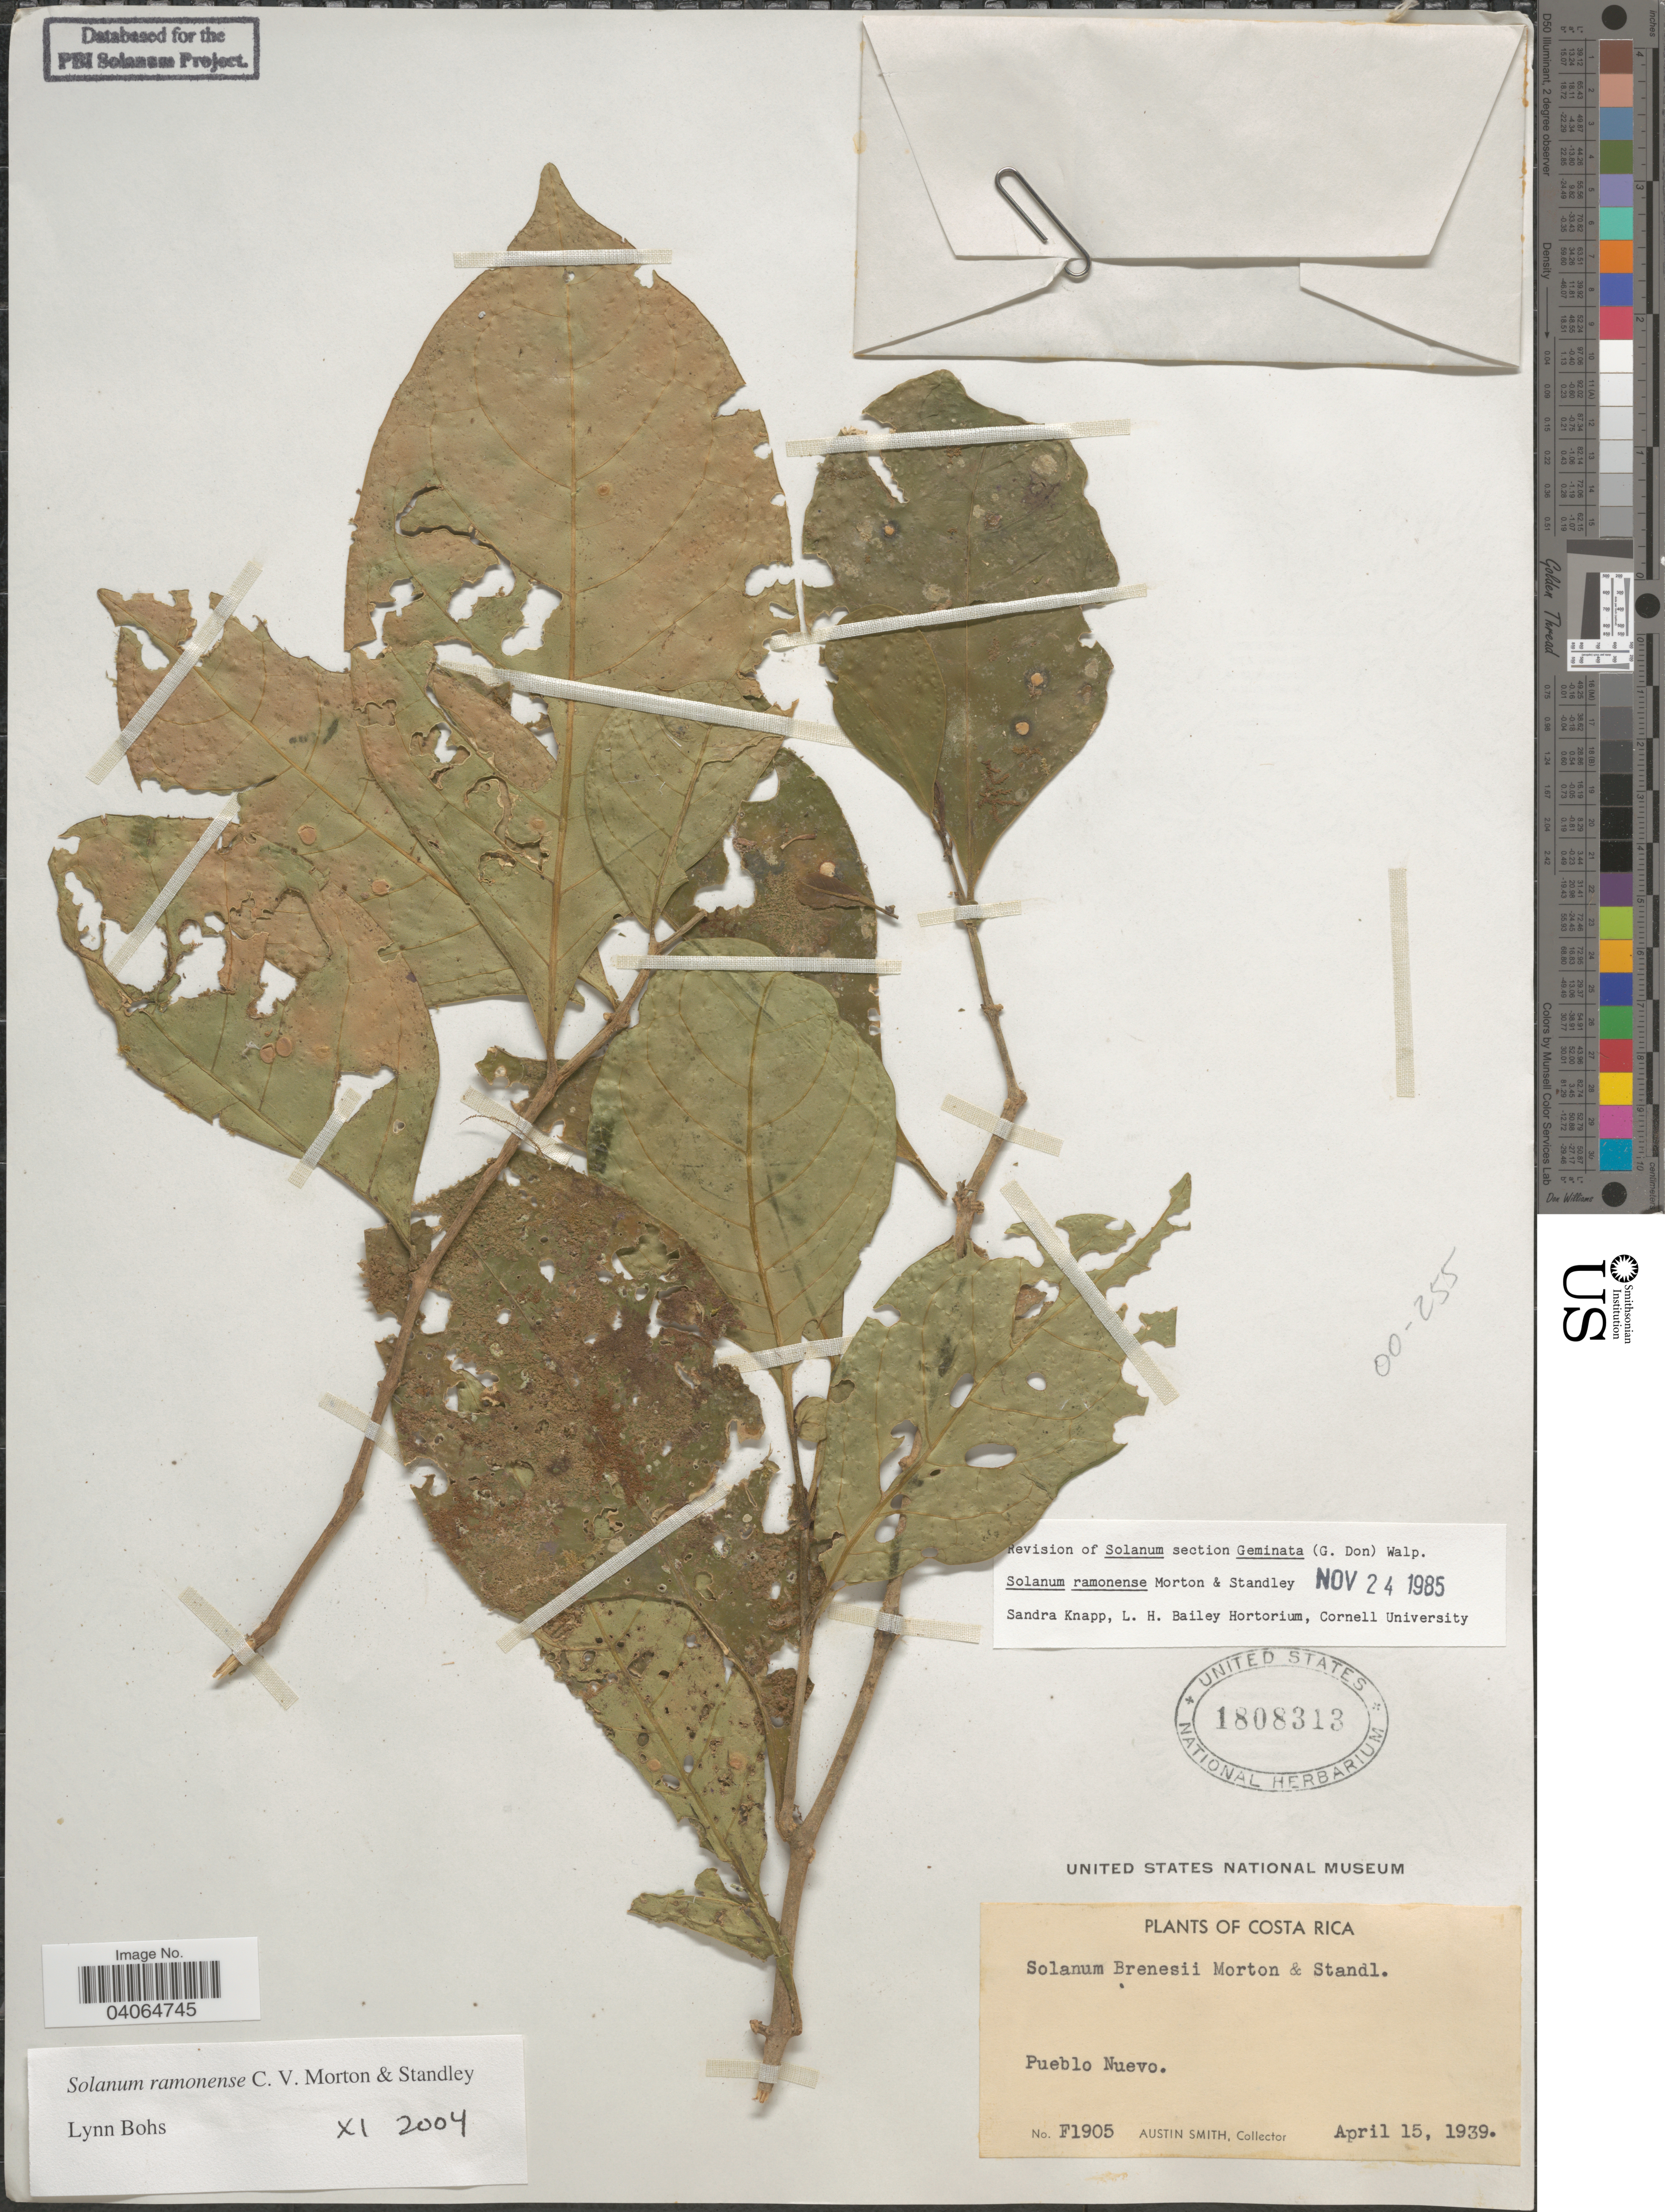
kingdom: Plantae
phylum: Tracheophyta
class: Magnoliopsida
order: Solanales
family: Solanaceae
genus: Solanum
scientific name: Solanum ramonense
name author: C.V. Morton & Standl.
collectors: Aust P. Smith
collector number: F1905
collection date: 1939-04-15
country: Costa Rica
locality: Pueblo Nuevo.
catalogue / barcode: US 1808313